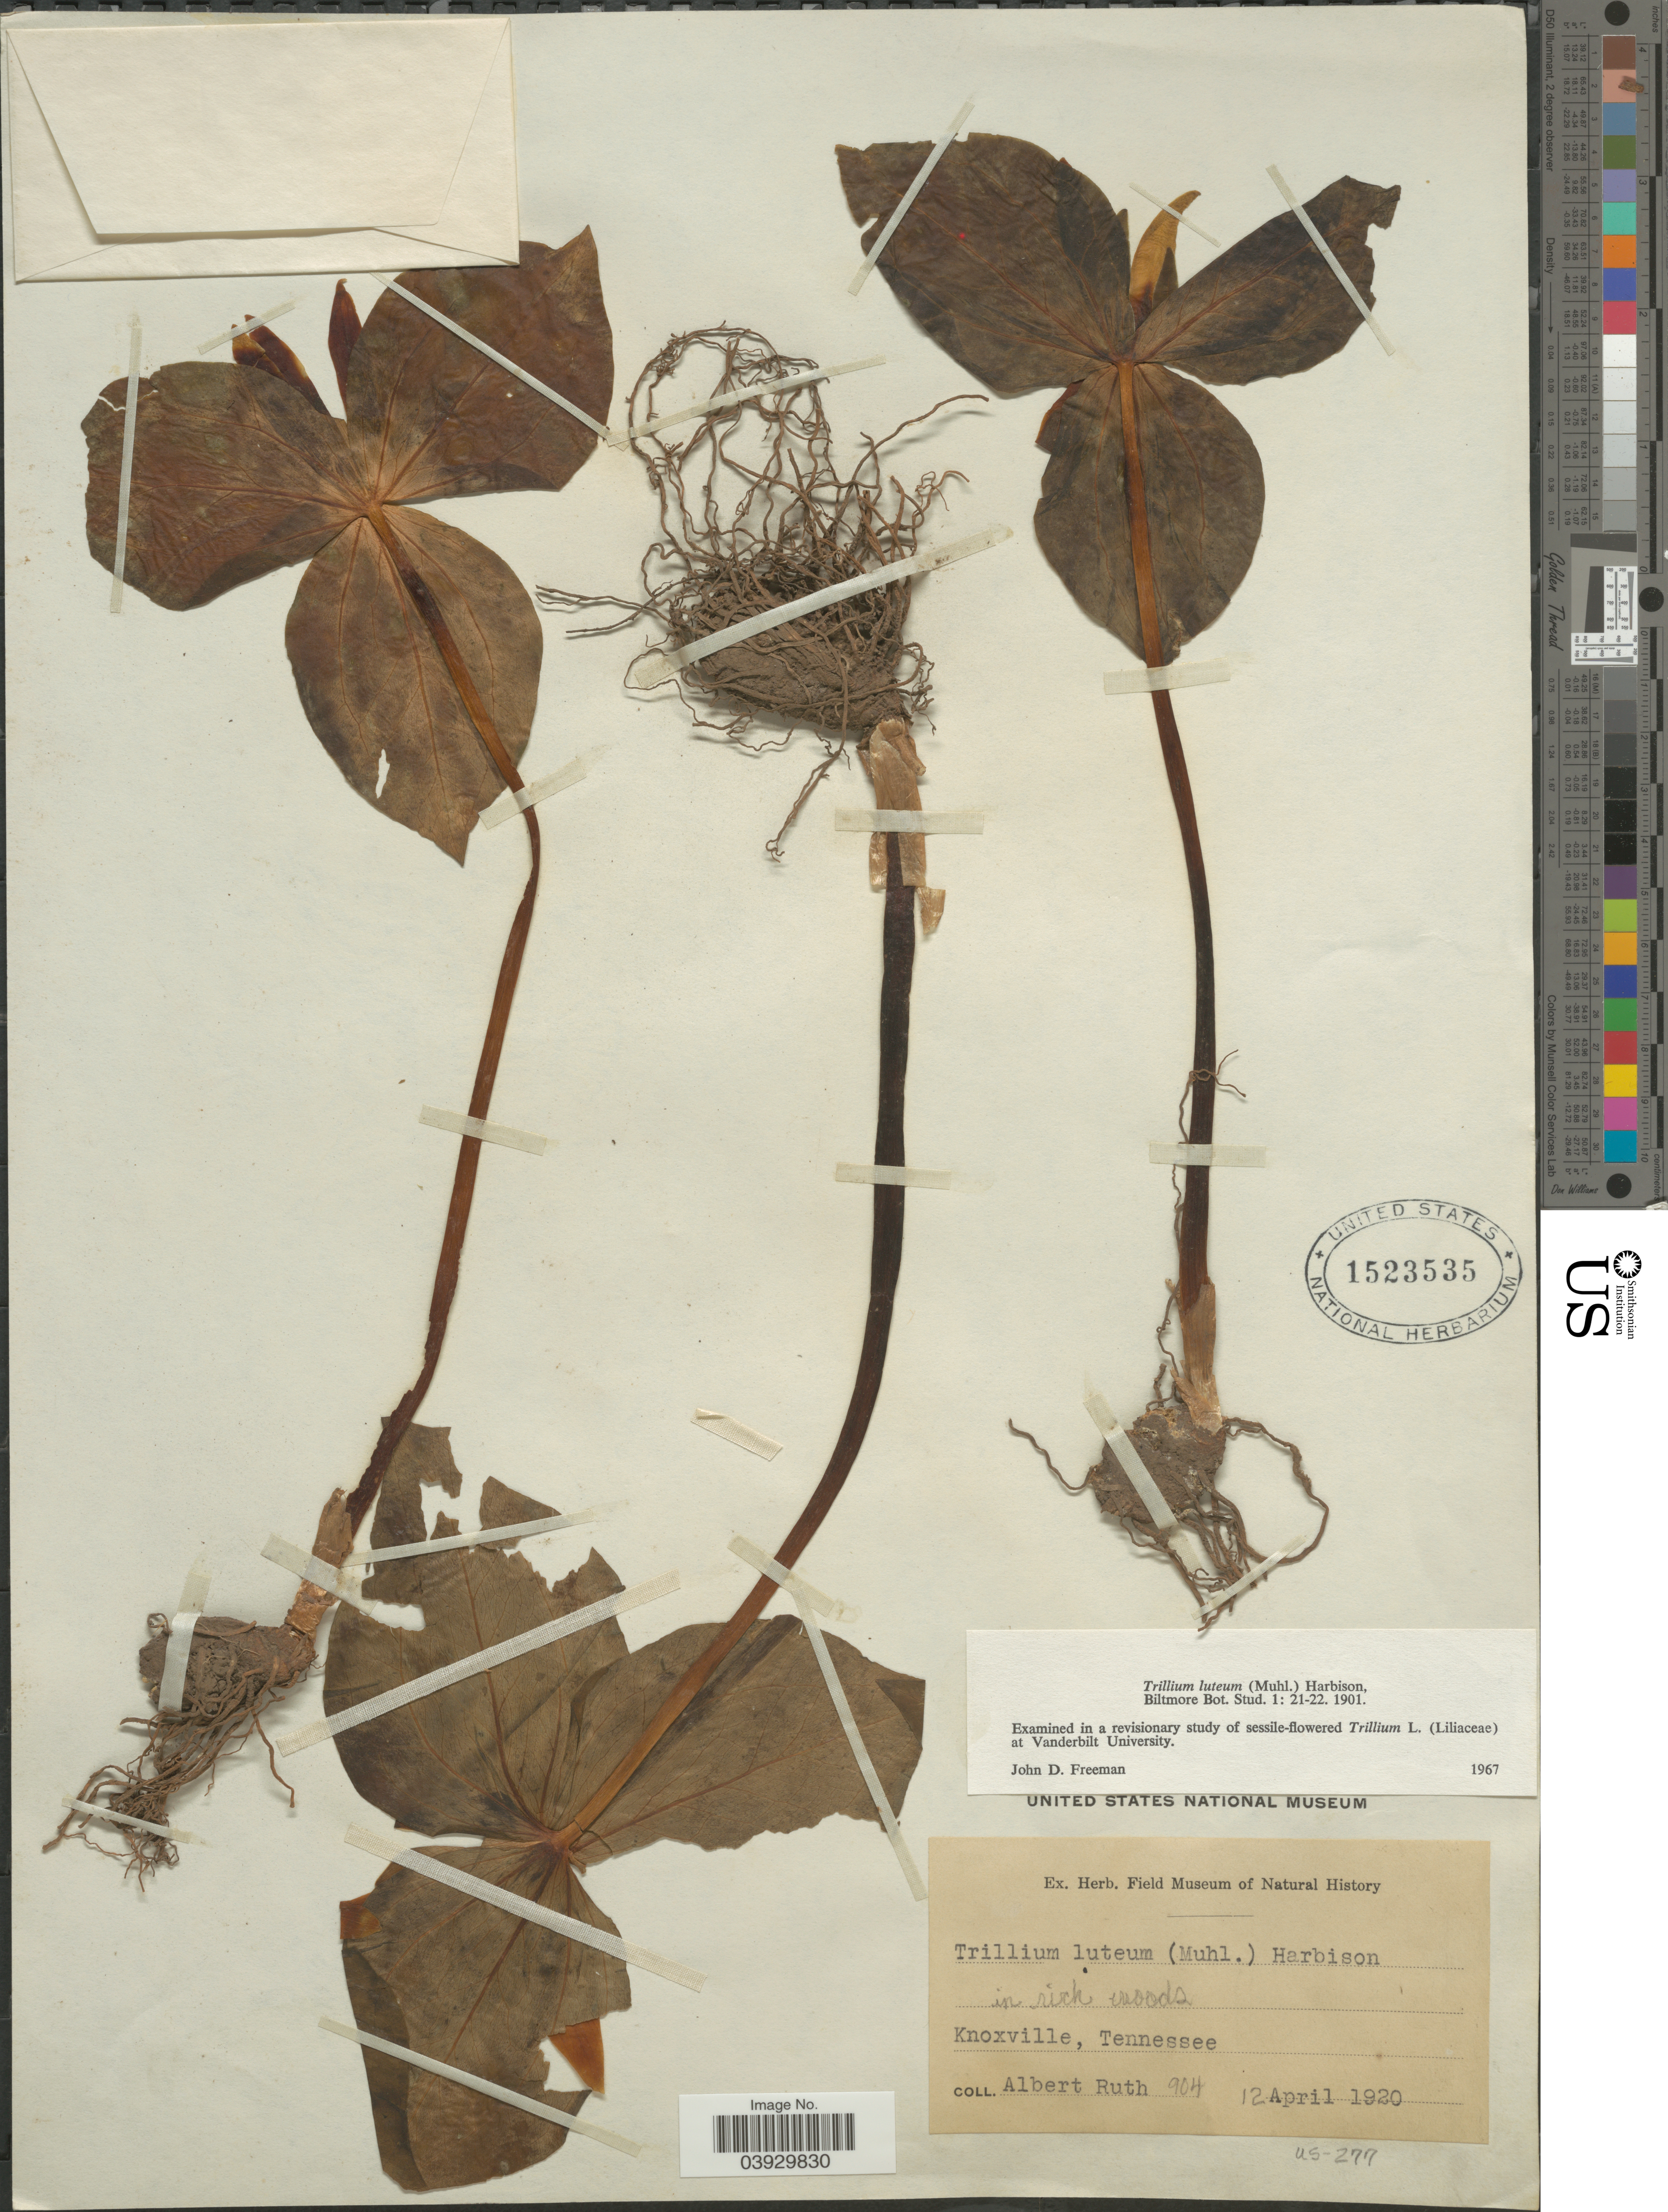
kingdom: Plantae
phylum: Tracheophyta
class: Liliopsida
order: Liliales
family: Melanthiaceae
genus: Trillium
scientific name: Trillium luteum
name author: Harb.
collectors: A. Ruth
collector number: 904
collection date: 1920-04-12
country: United States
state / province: Tennessee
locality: Knoxville.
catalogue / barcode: US 1523535